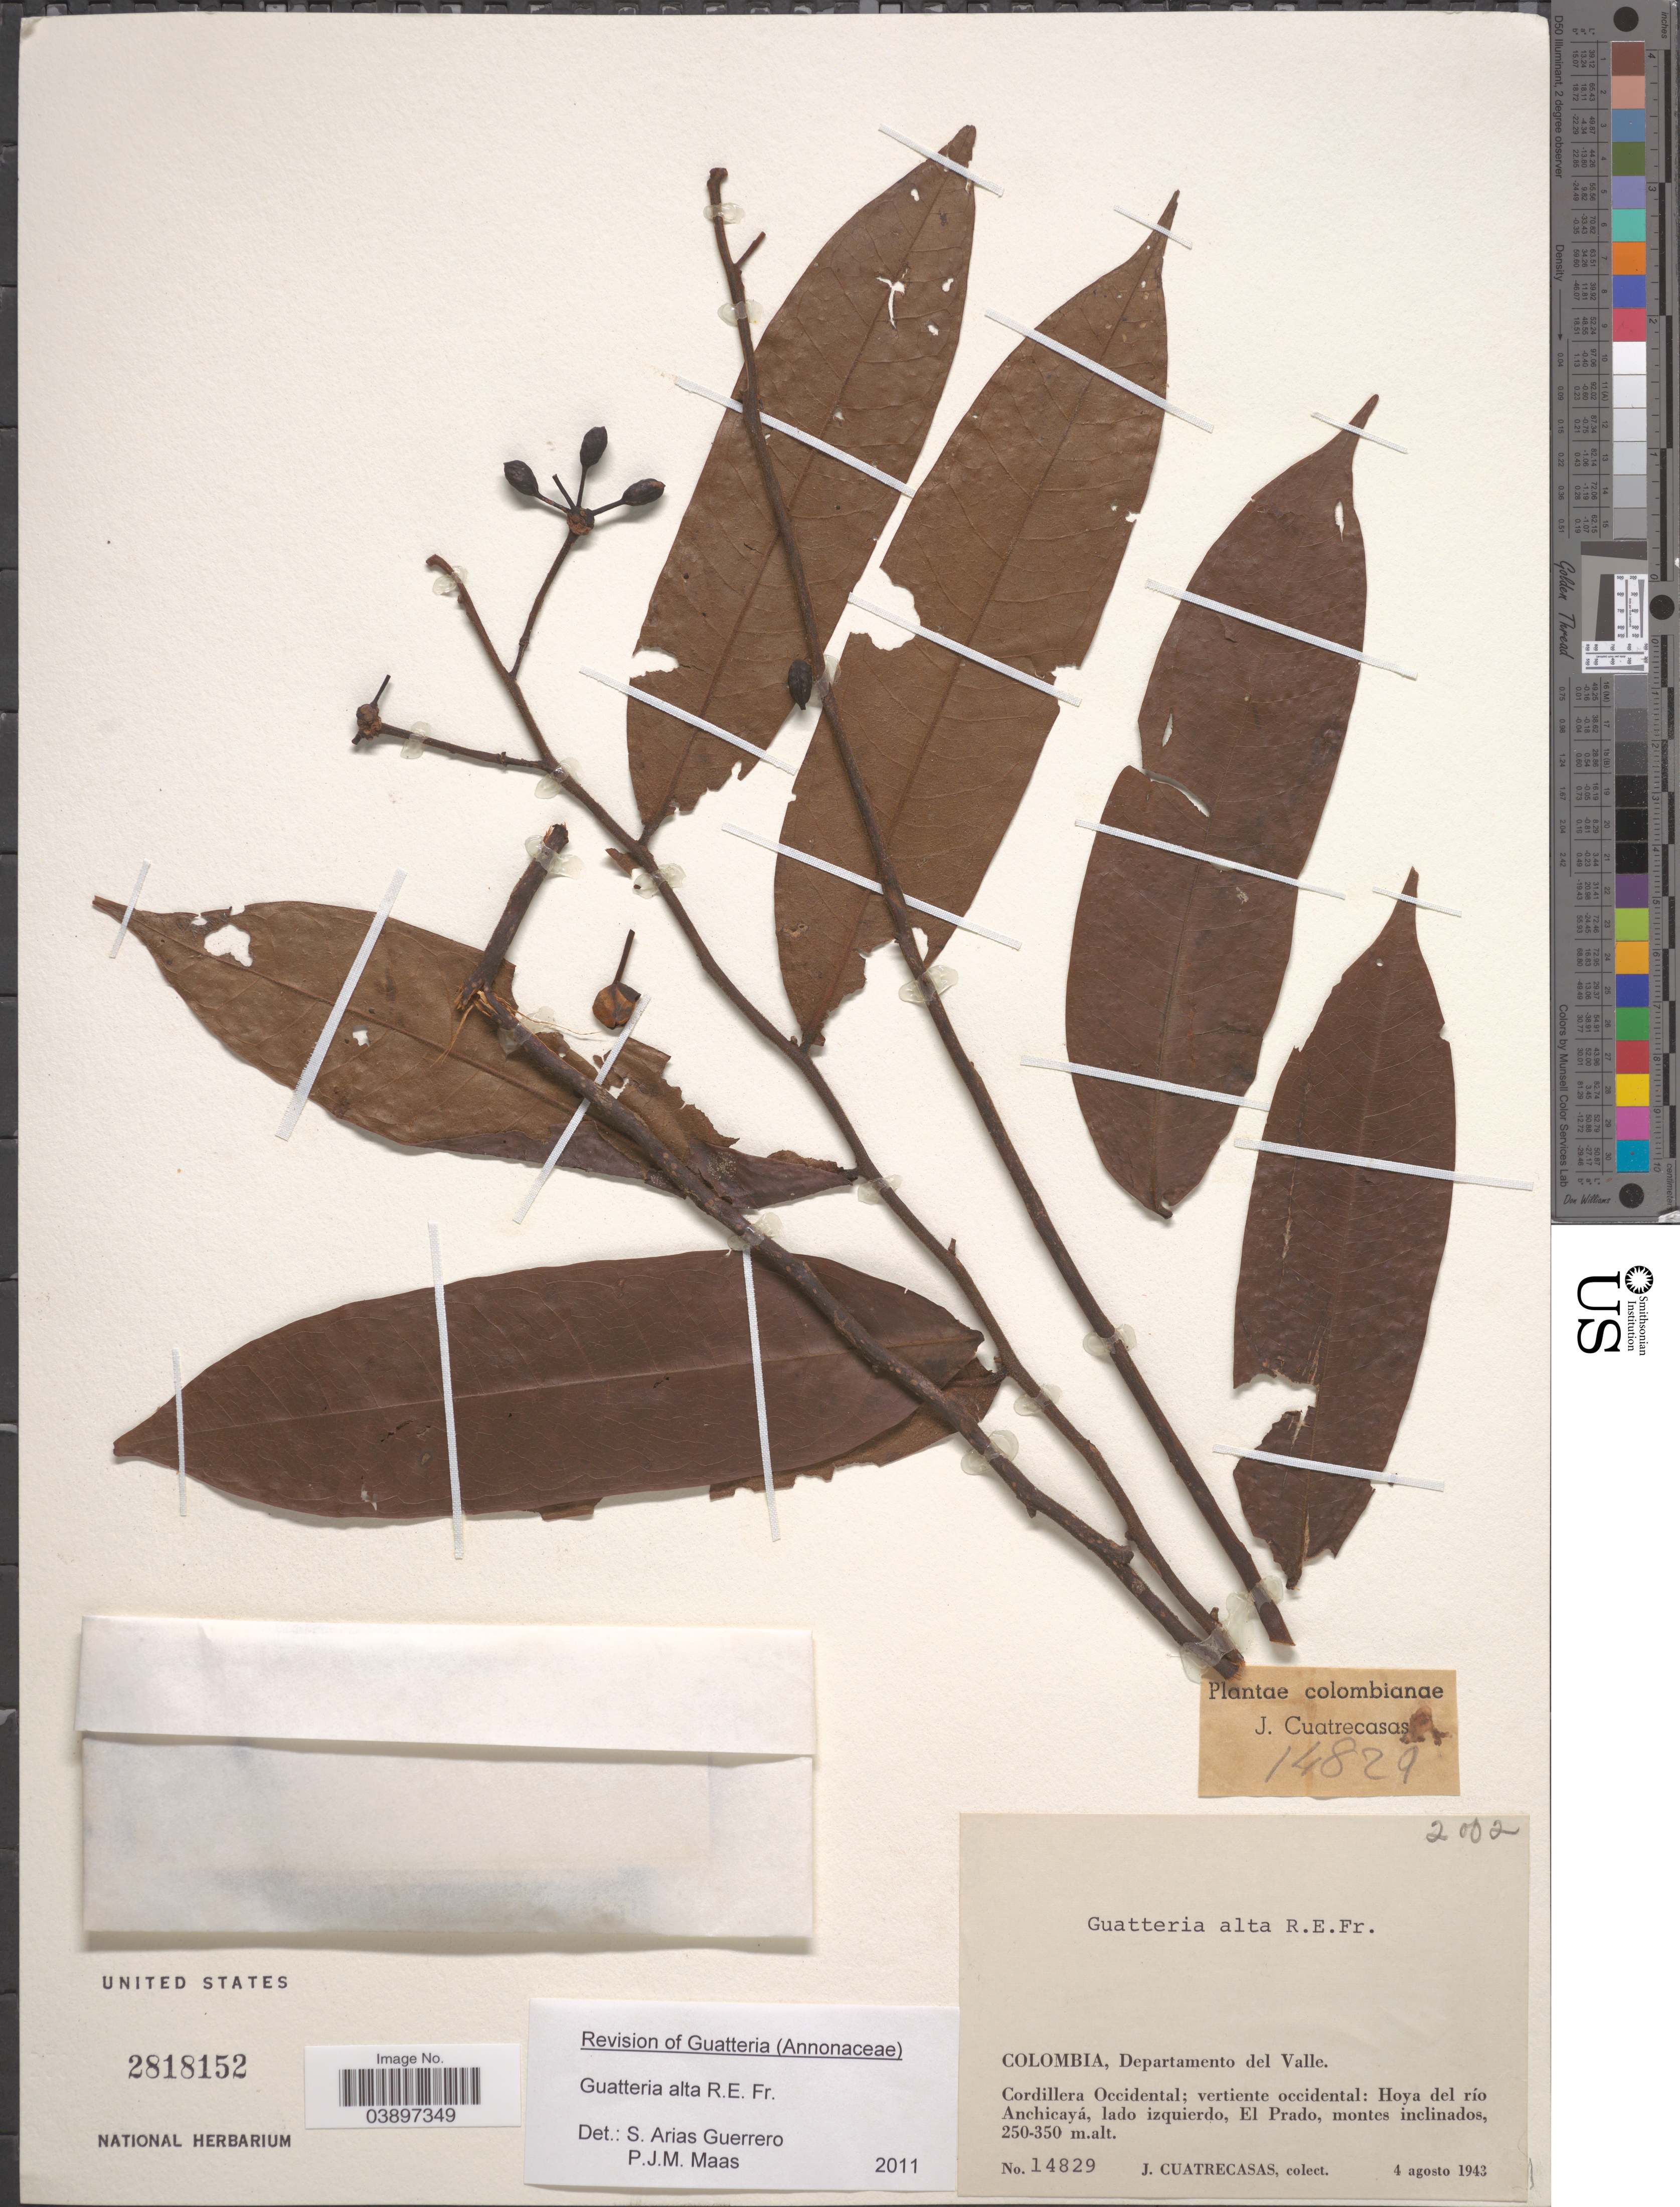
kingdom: Plantae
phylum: Tracheophyta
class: Magnoliopsida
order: Magnoliales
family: Annonaceae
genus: Guatteria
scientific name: Guatteria alta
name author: R.E. Fr.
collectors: J. Cuatrecasas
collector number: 14829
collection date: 1943-08-04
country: Colombia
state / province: Valle del Cauca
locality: Departamento del Valle. Cordillera Occidental; vertiente occidental: Hoya del río Anchicayá, lado izquierdo, El Prado, montes inclinados.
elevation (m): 250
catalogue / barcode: US 2818152